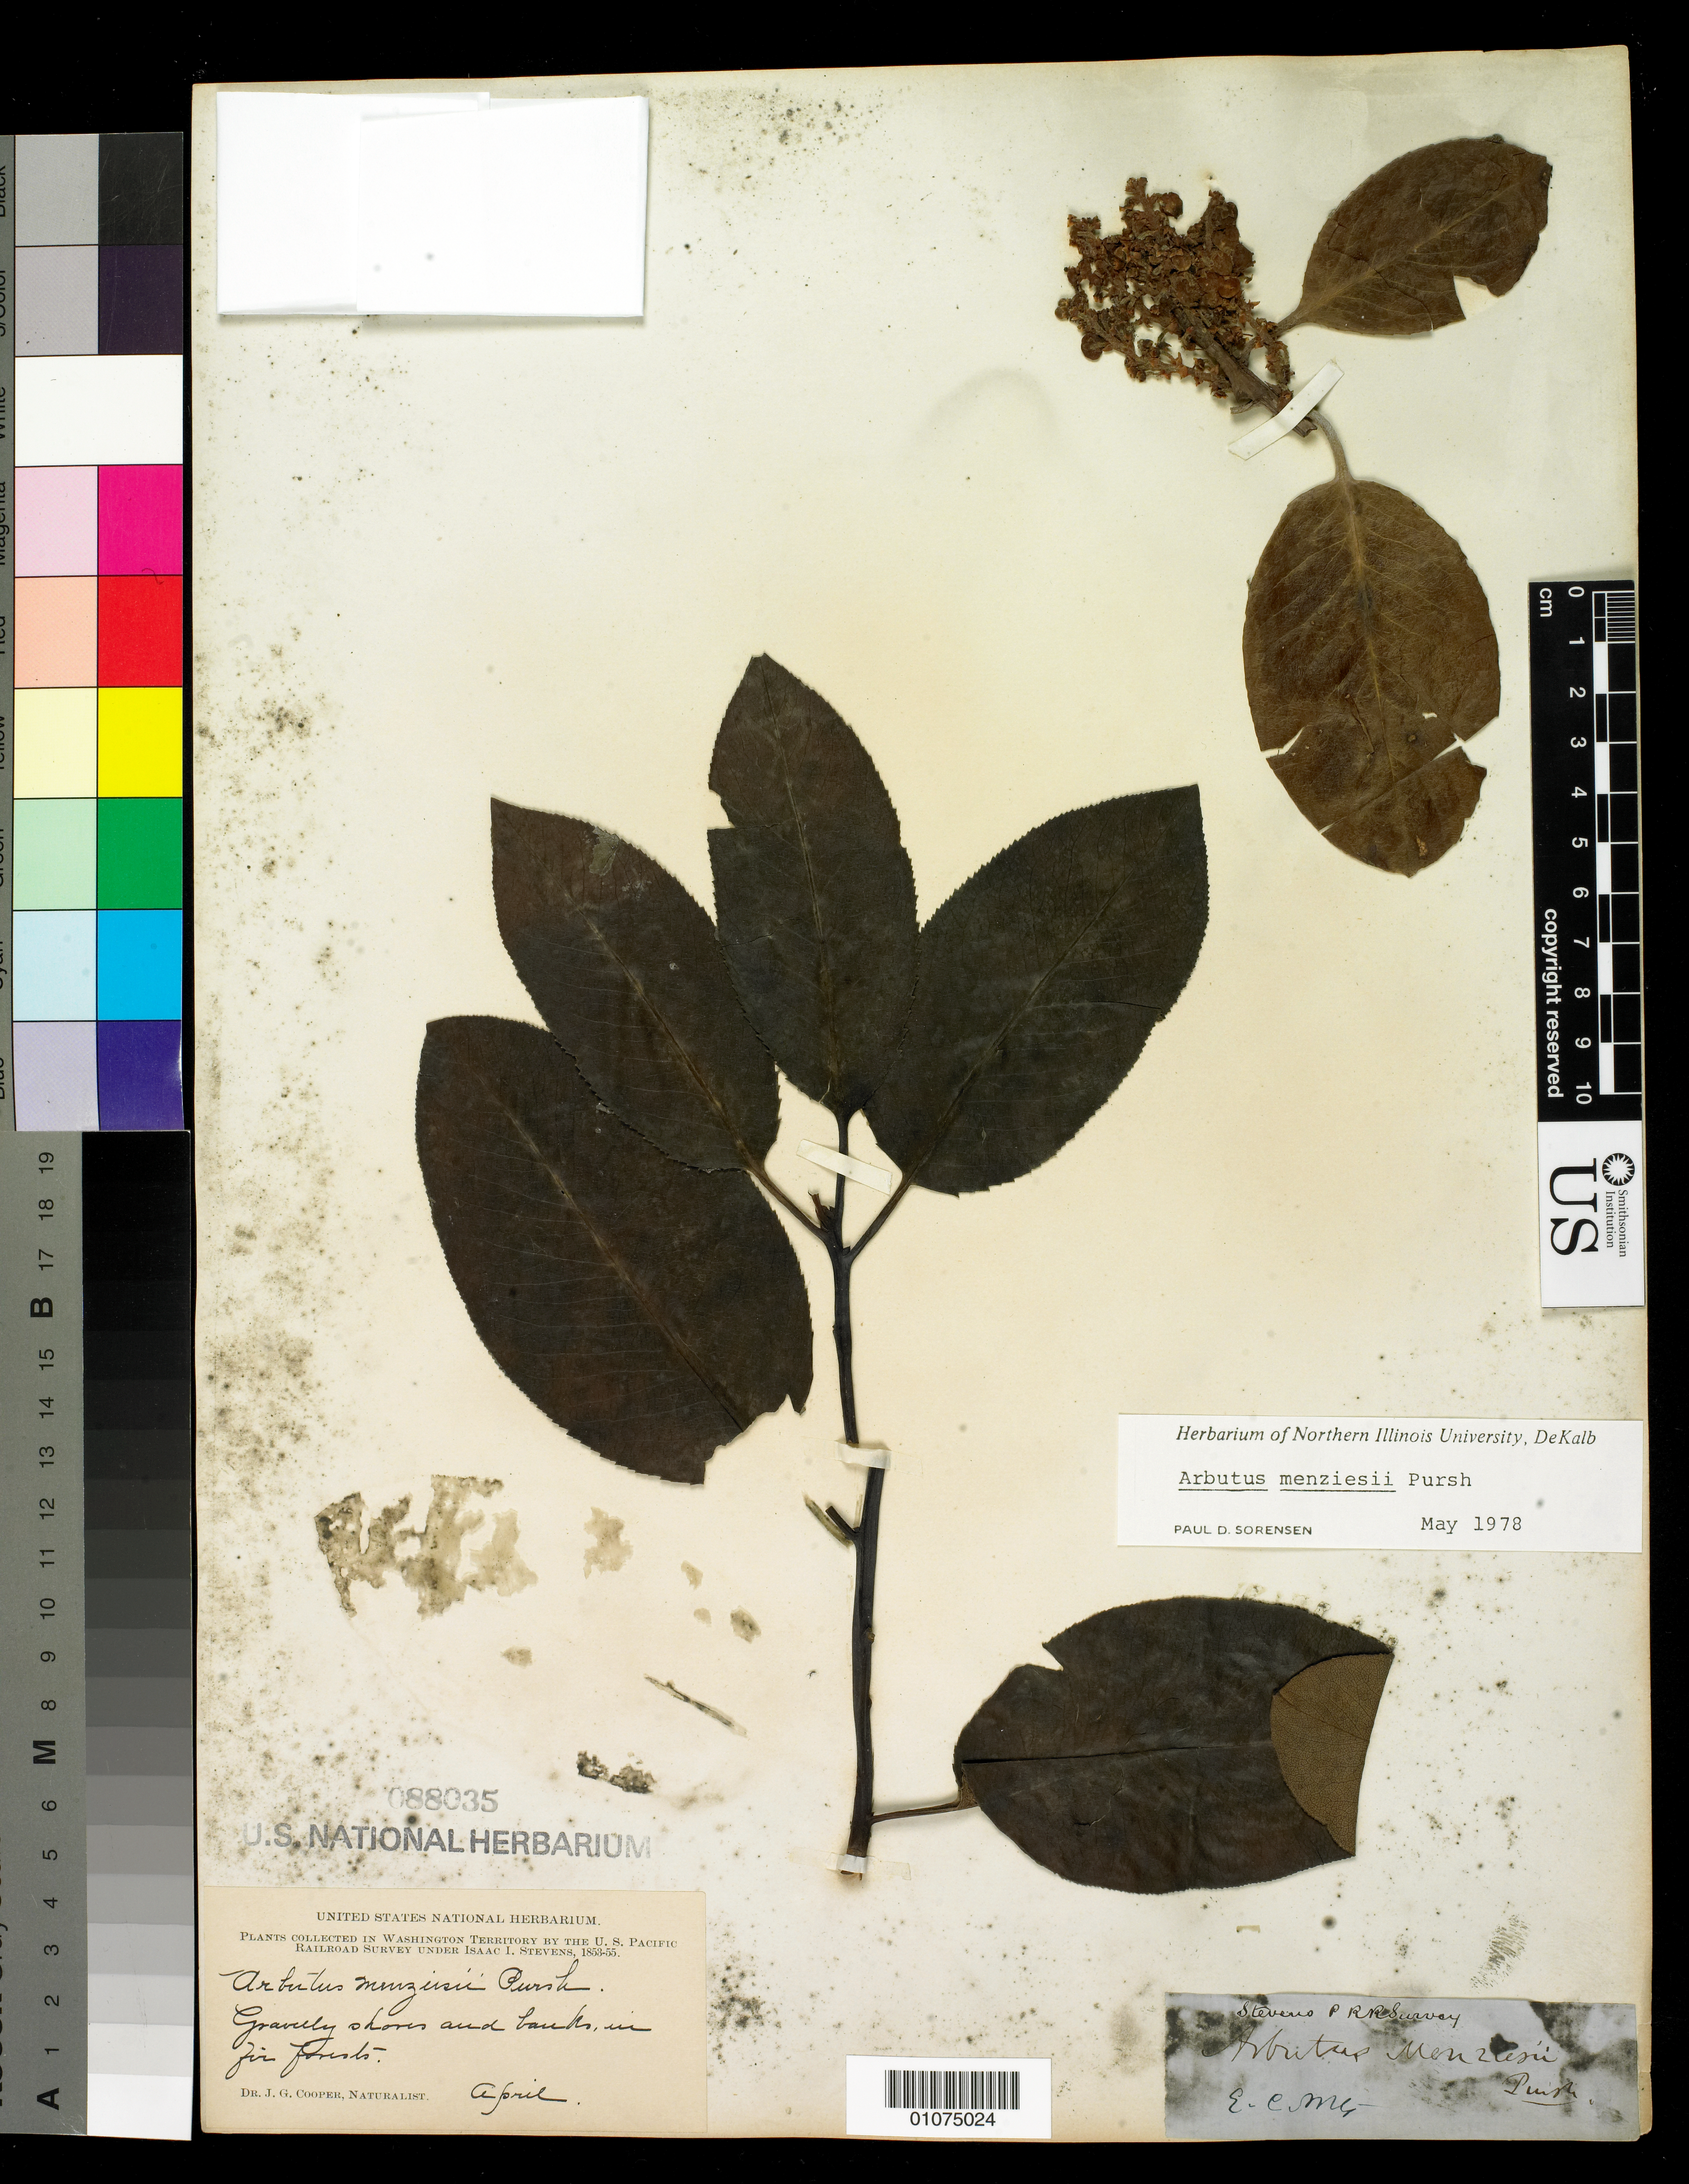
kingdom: Plantae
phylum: Tracheophyta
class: Magnoliopsida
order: Ericales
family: Ericaceae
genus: Arbutus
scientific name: Arbutus menziesii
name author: Pursh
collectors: J. G. Cooper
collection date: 1853-04/1855-04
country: United States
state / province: Washington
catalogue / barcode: US 88035